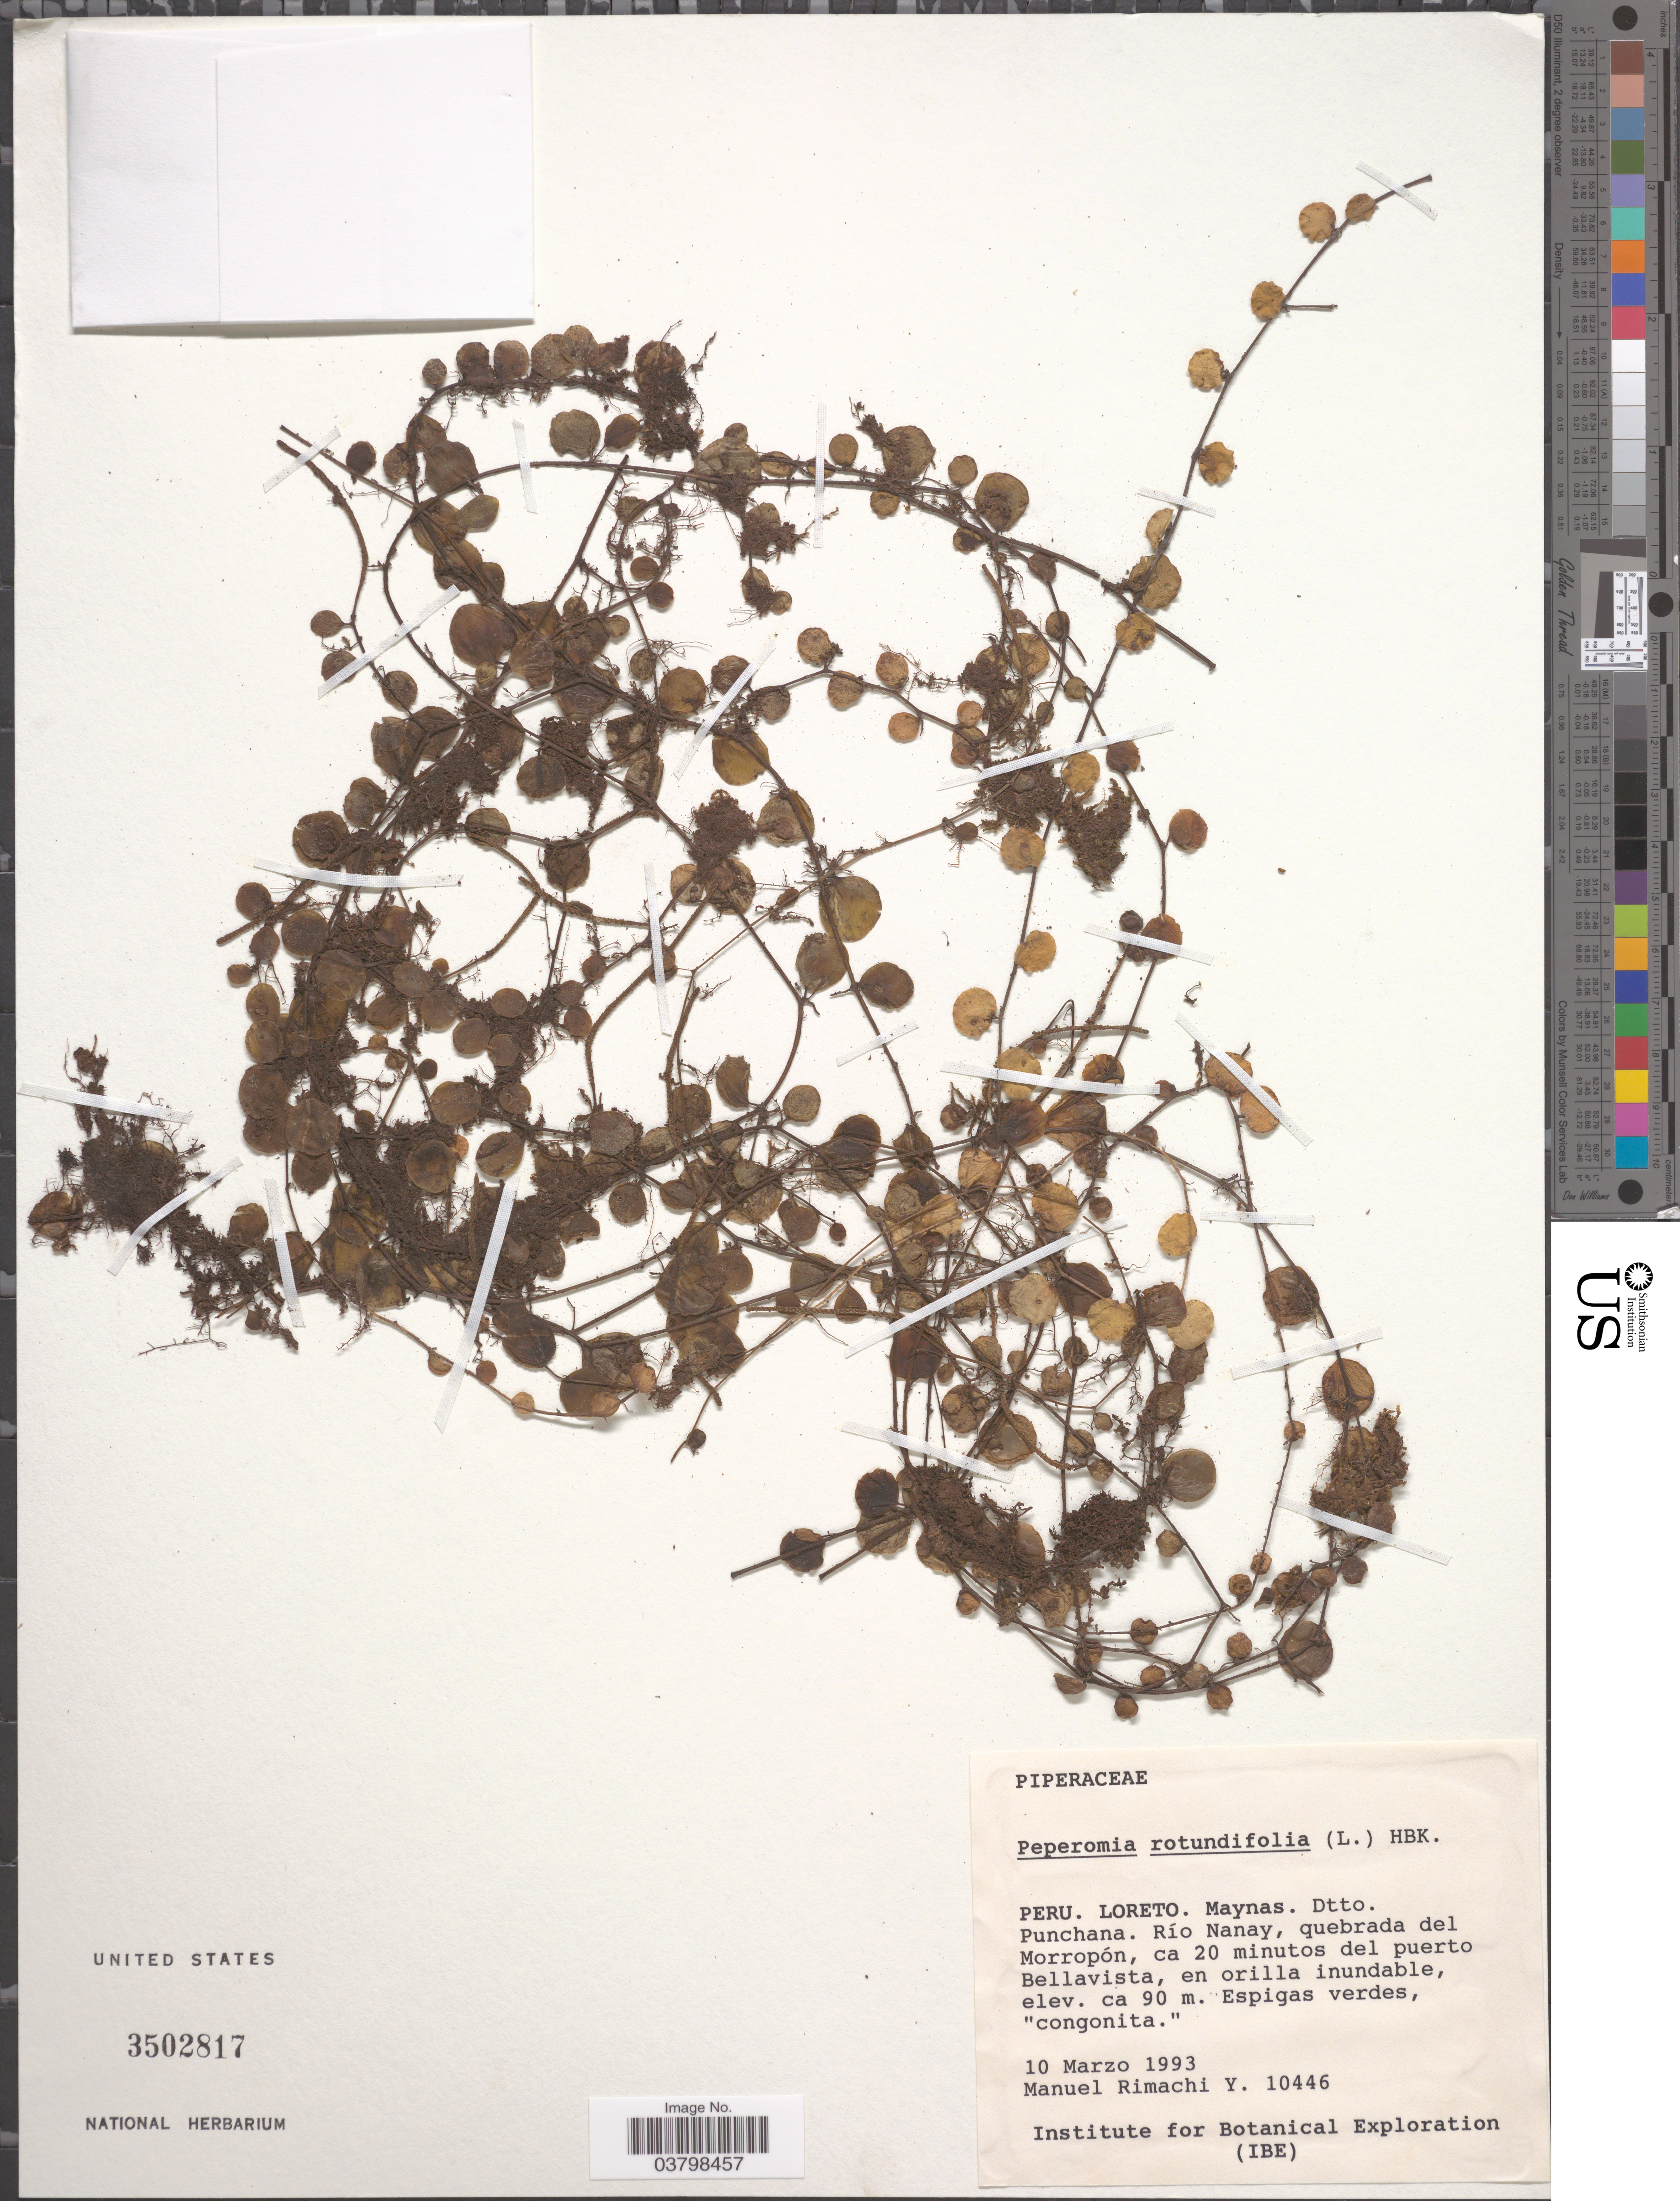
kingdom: Plantae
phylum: Tracheophyta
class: Magnoliopsida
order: Piperales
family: Piperaceae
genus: Peperomia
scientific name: Peperomia rotundifolia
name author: (L.) Kunth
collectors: M. Rimachi Y.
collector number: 10446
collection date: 1993-03-10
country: Peru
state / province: Loreto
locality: Maynas. Dtto. Punchana. Río Nanay, quebrada del Morropón, ca 20 minutos del puerto Bellavista, en orilla inundable.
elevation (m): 90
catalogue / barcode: US 3502817